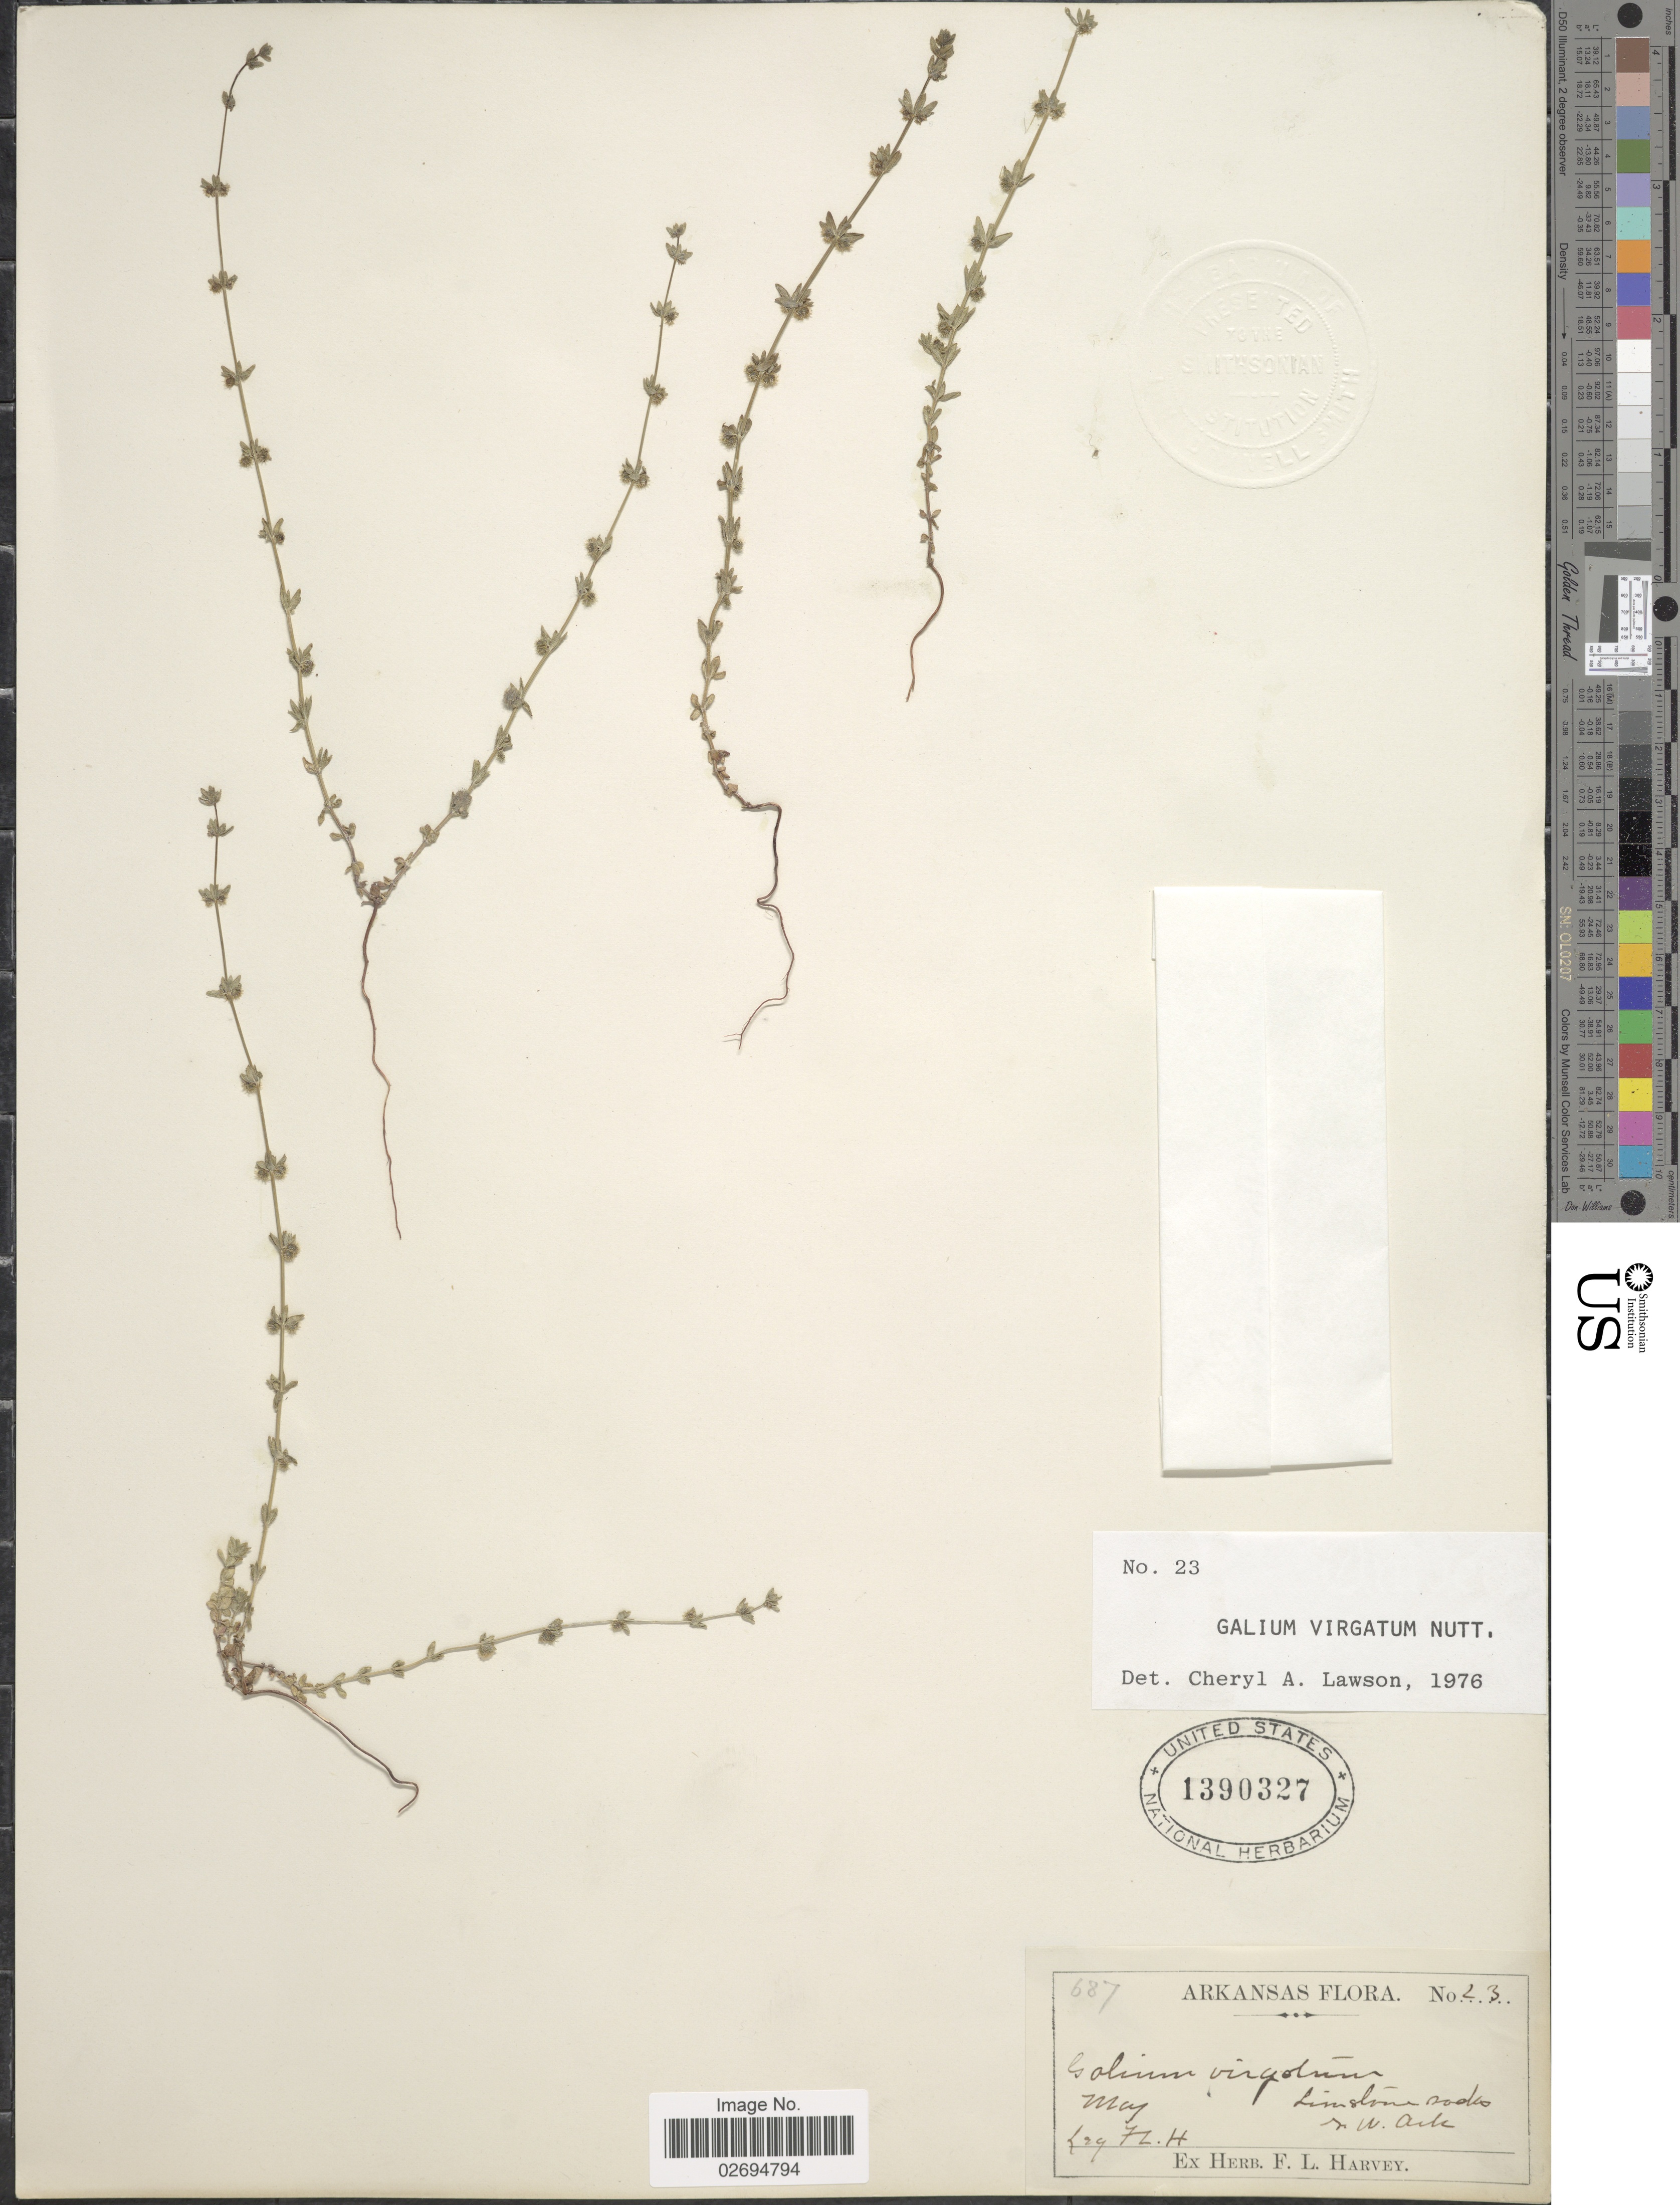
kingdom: Plantae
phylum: Tracheophyta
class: Magnoliopsida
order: Gentianales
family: Rubiaceae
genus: Galium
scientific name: Galium virgatum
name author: Nutt.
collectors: F. L. Harvey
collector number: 23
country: United States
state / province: Arkansas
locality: Limestone rocks N.W. Ark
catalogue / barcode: US 1390327